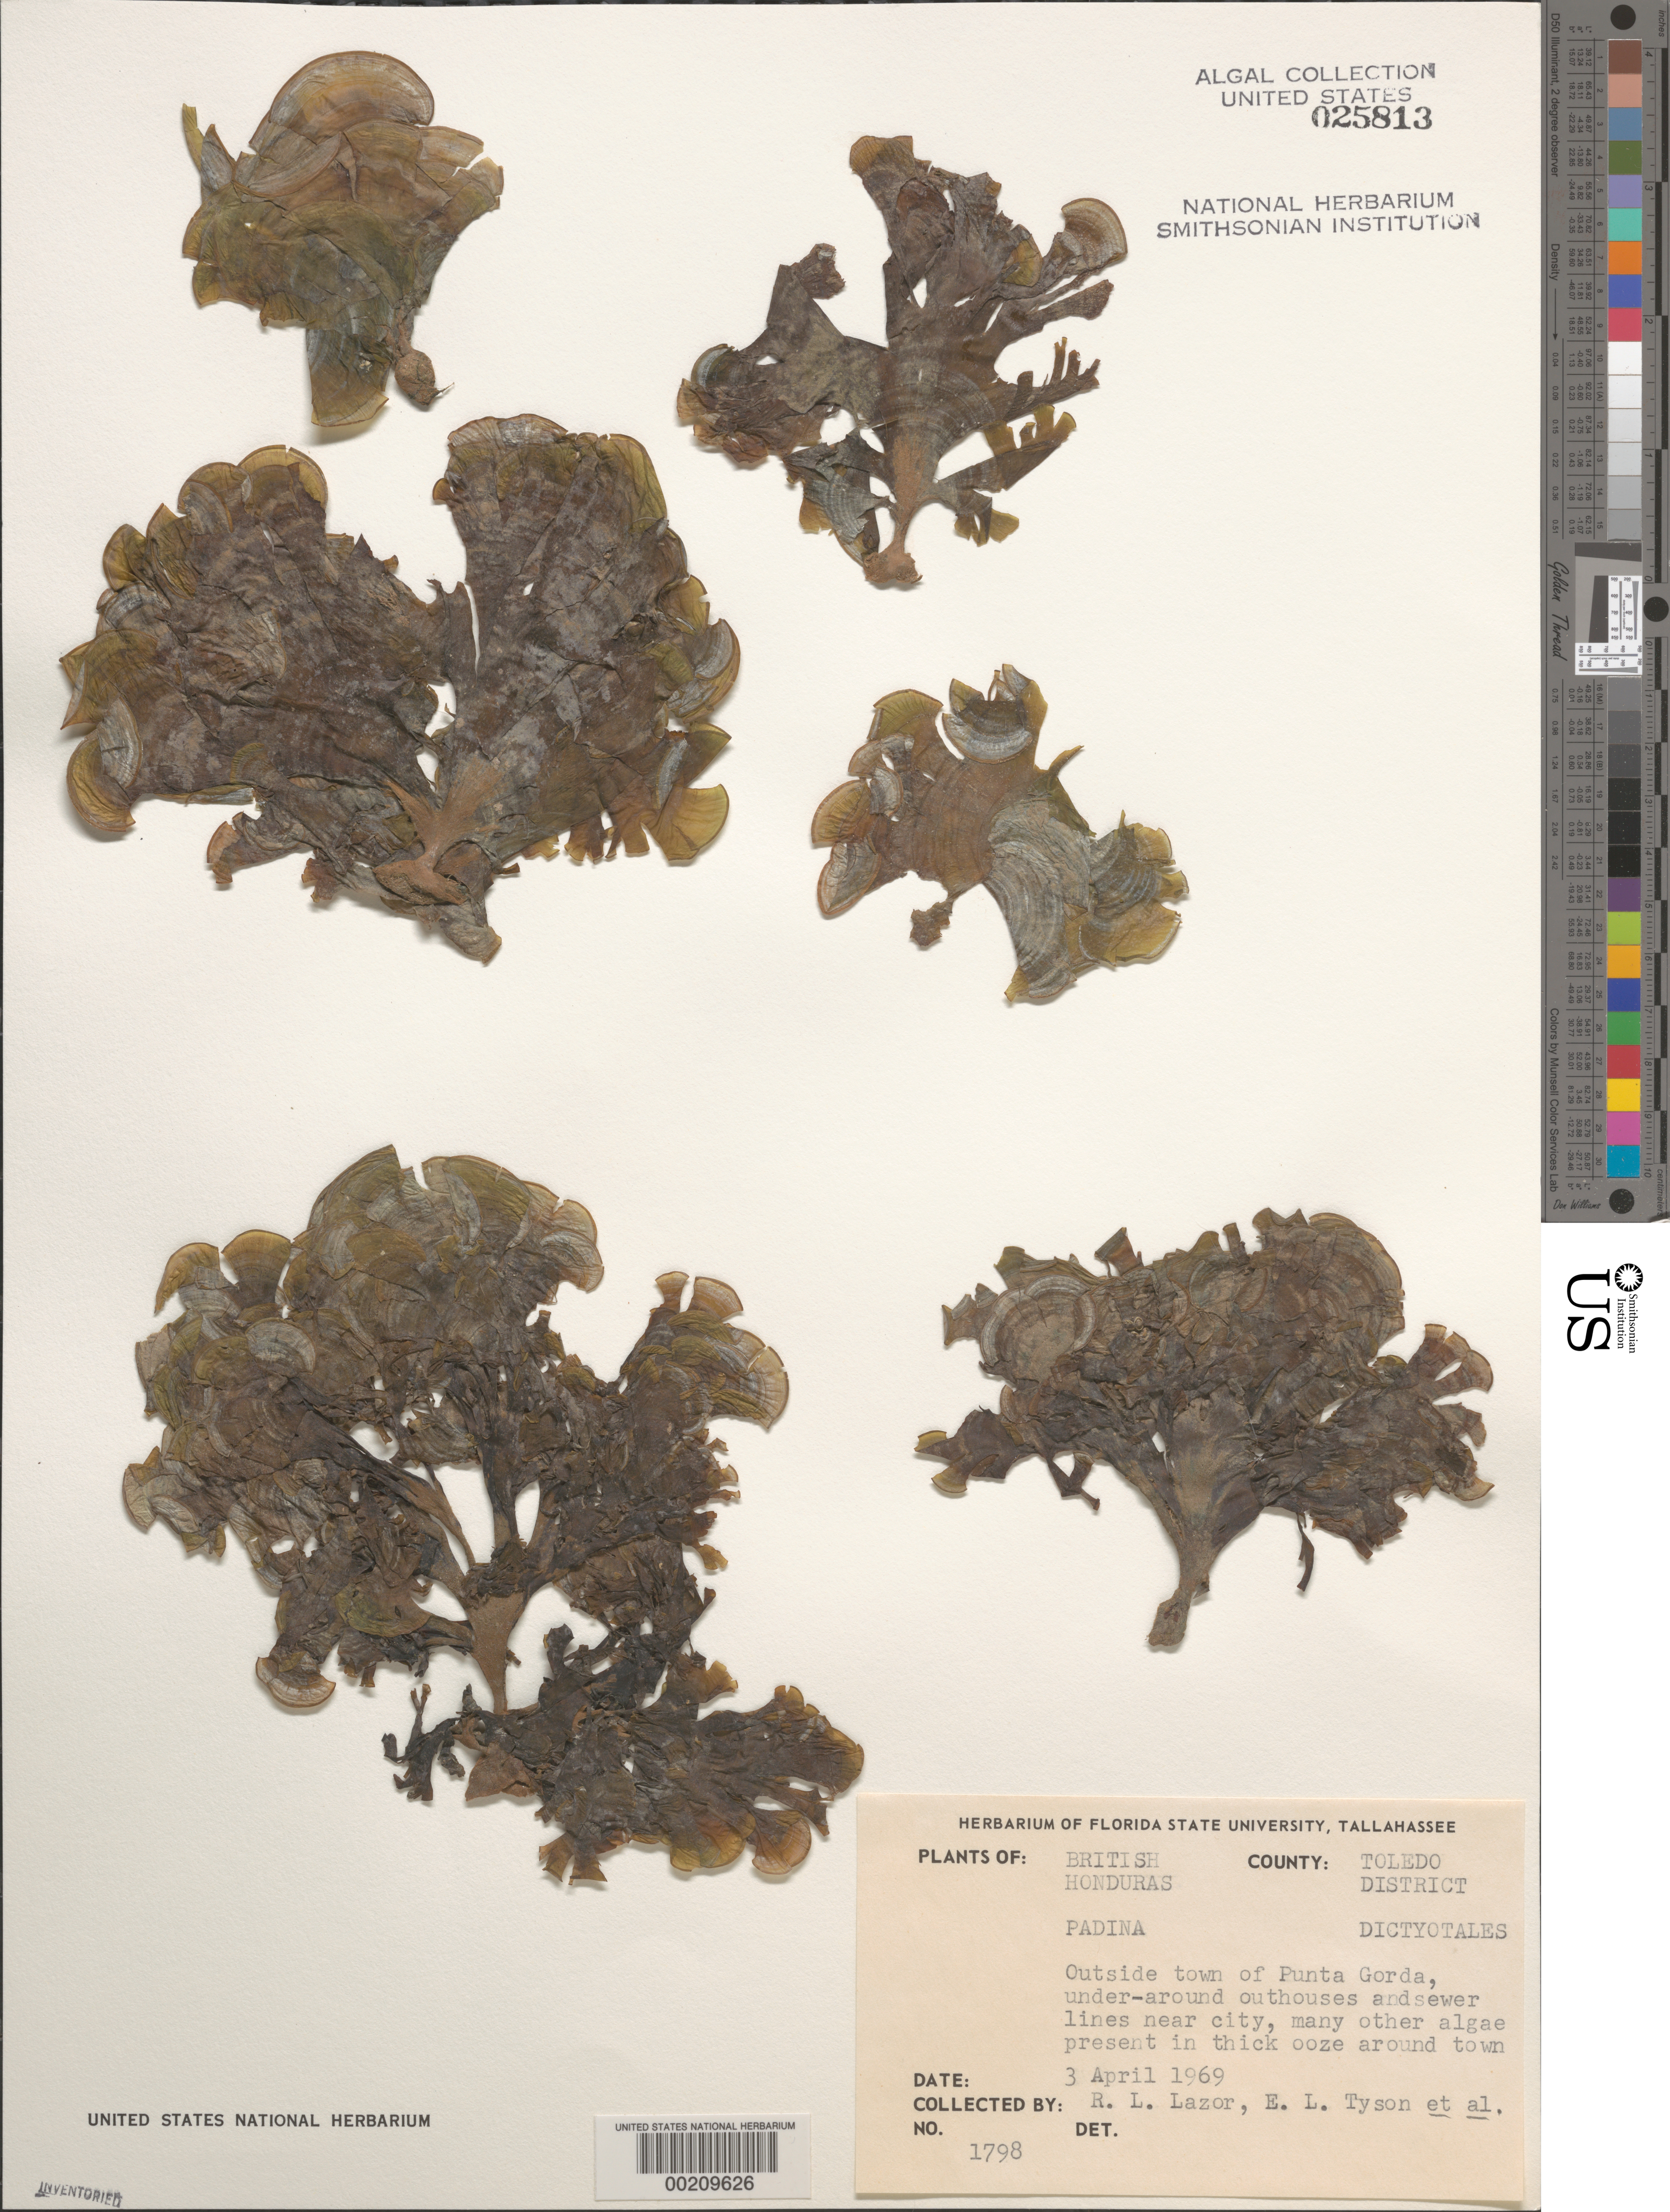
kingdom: Chromista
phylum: Ochrophyta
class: Phaeophyceae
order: Dictyotales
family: Dictyotaceae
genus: Padina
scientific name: Padina sp.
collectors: R. L. Lazor & E. L. Tyson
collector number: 1798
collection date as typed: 03 Apr 1969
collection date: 1969-04-03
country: Belize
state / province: Toledo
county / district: Toledo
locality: Near Punta Gorda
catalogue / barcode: US 25813